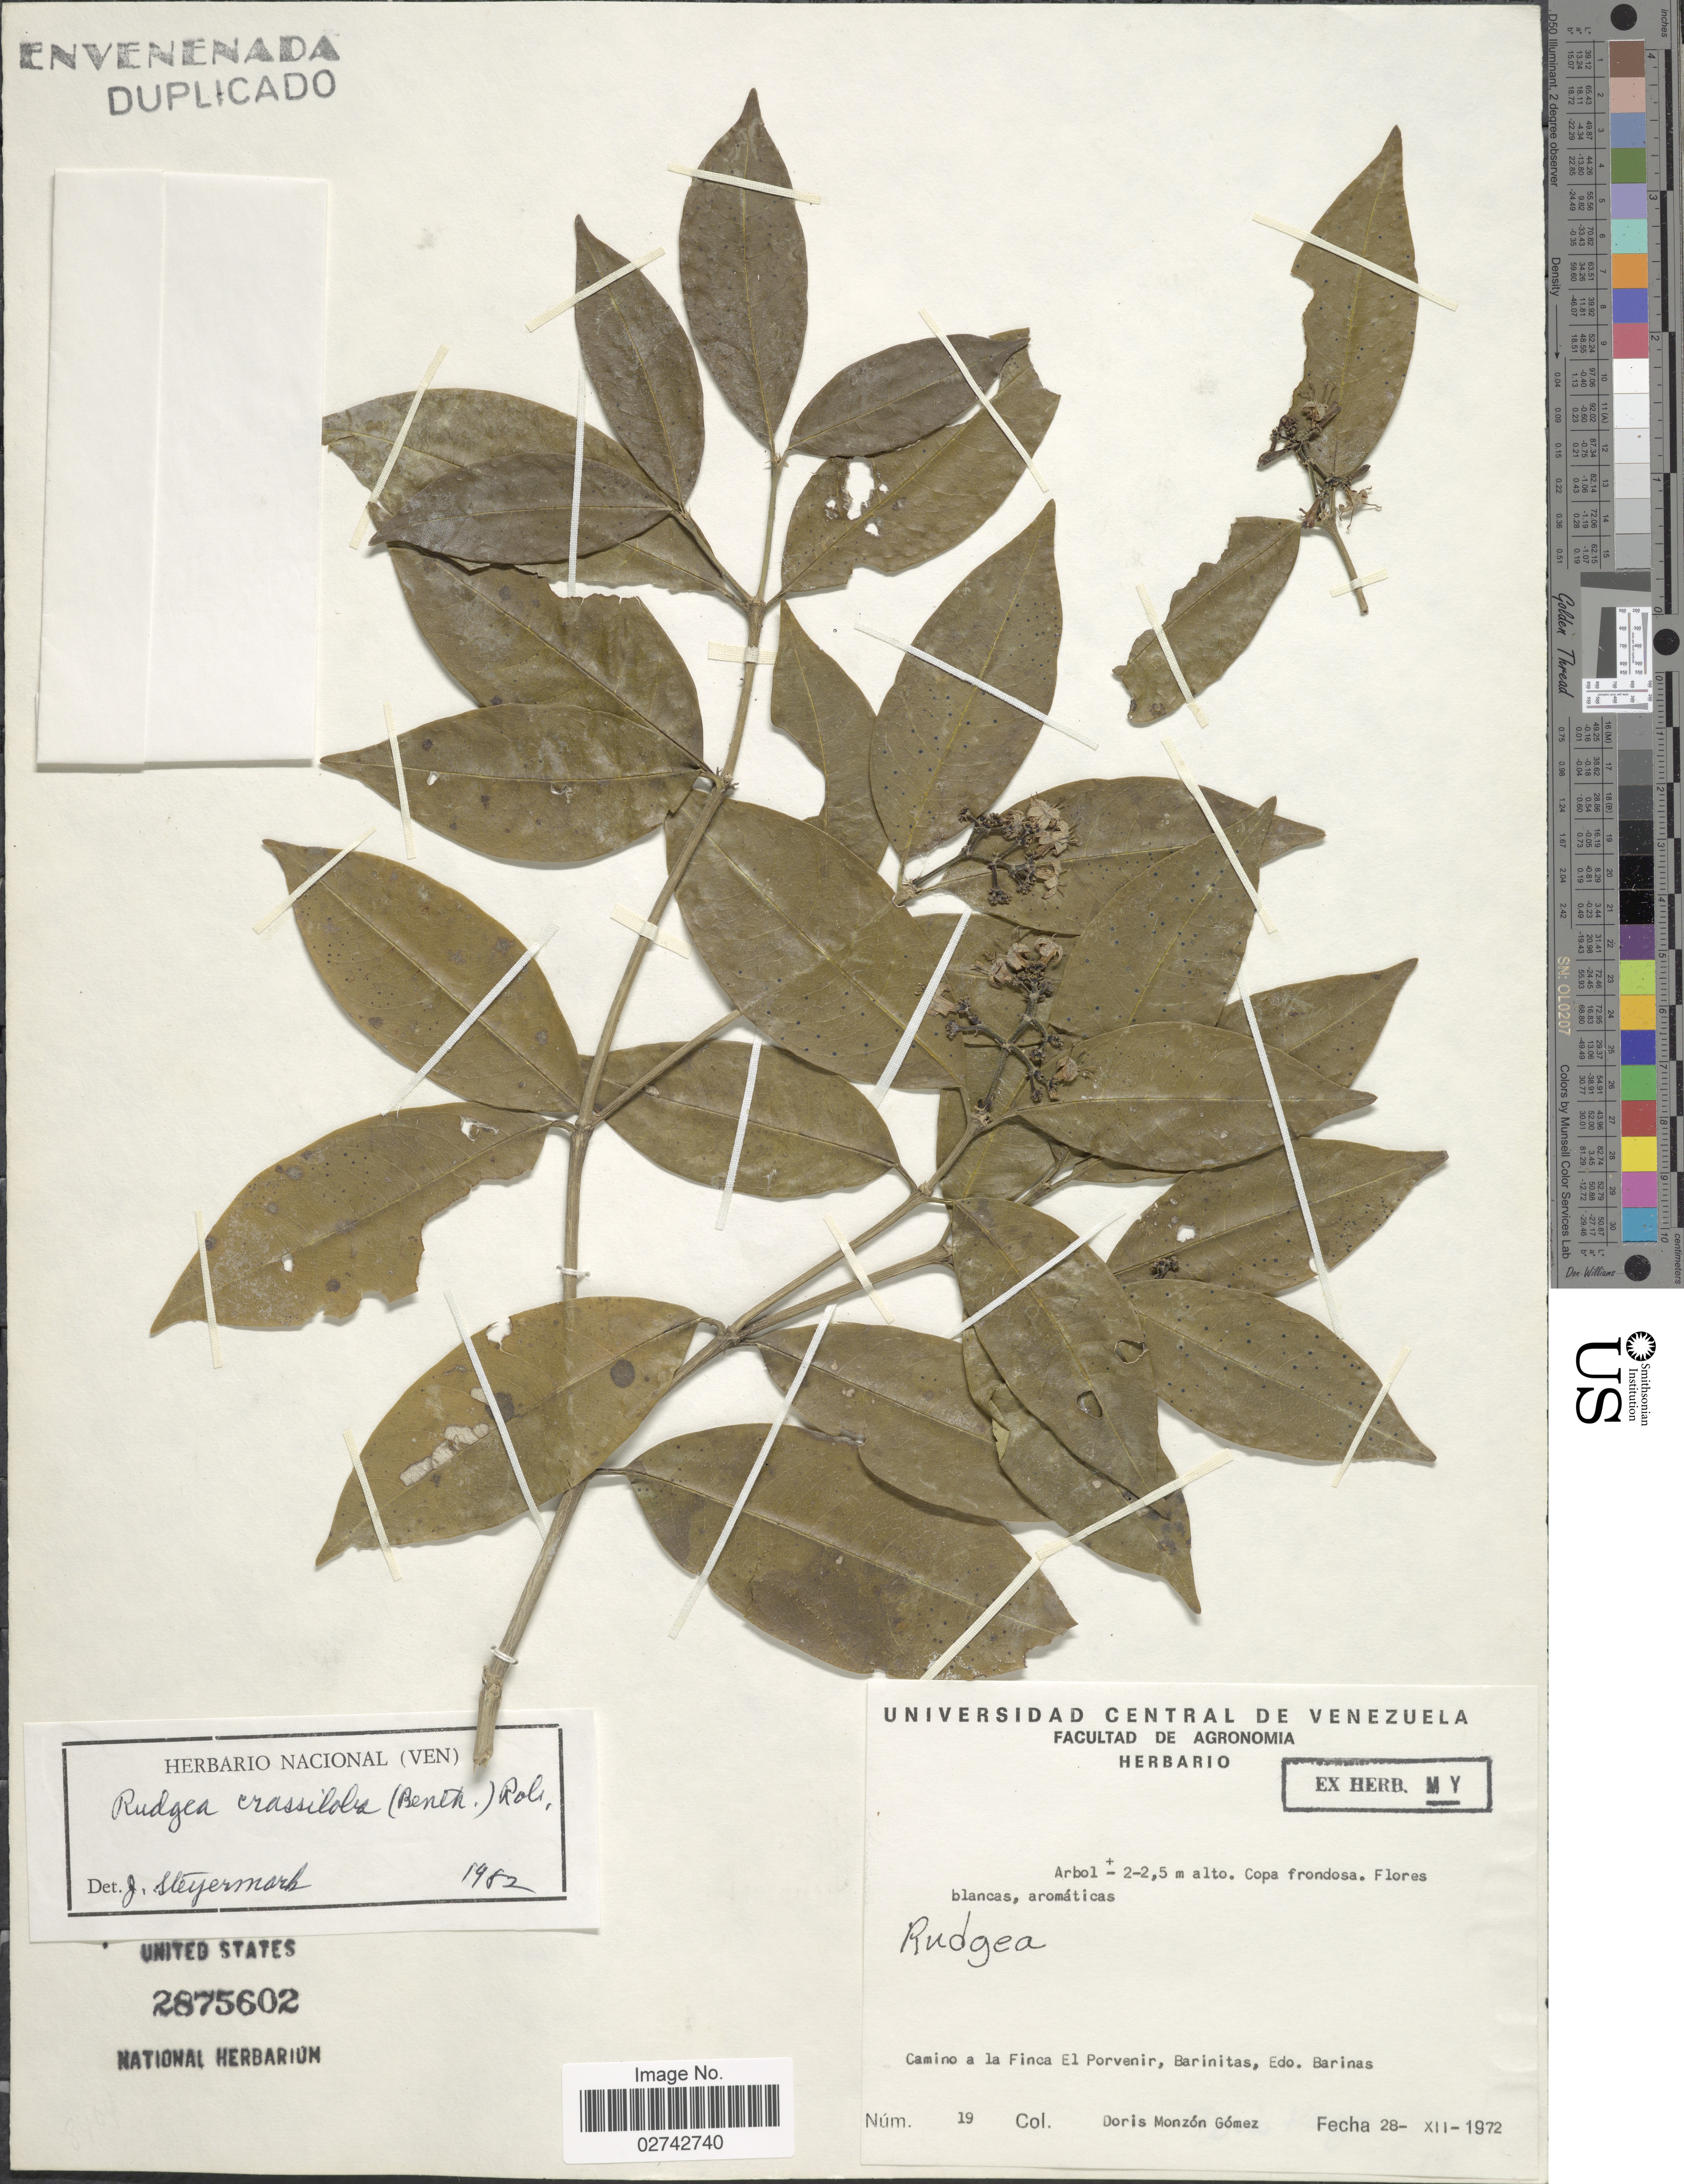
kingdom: Plantae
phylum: Tracheophyta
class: Magnoliopsida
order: Gentianales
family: Rubiaceae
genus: Rudgea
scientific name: Rudgea crassiloba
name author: (Benth.) B.L. Rob.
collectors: D. Gomez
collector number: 19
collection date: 1972-12-28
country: Venezuela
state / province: Barinas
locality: Camino a la Finca El Porvenir, Barinitas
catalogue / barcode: US 2875602